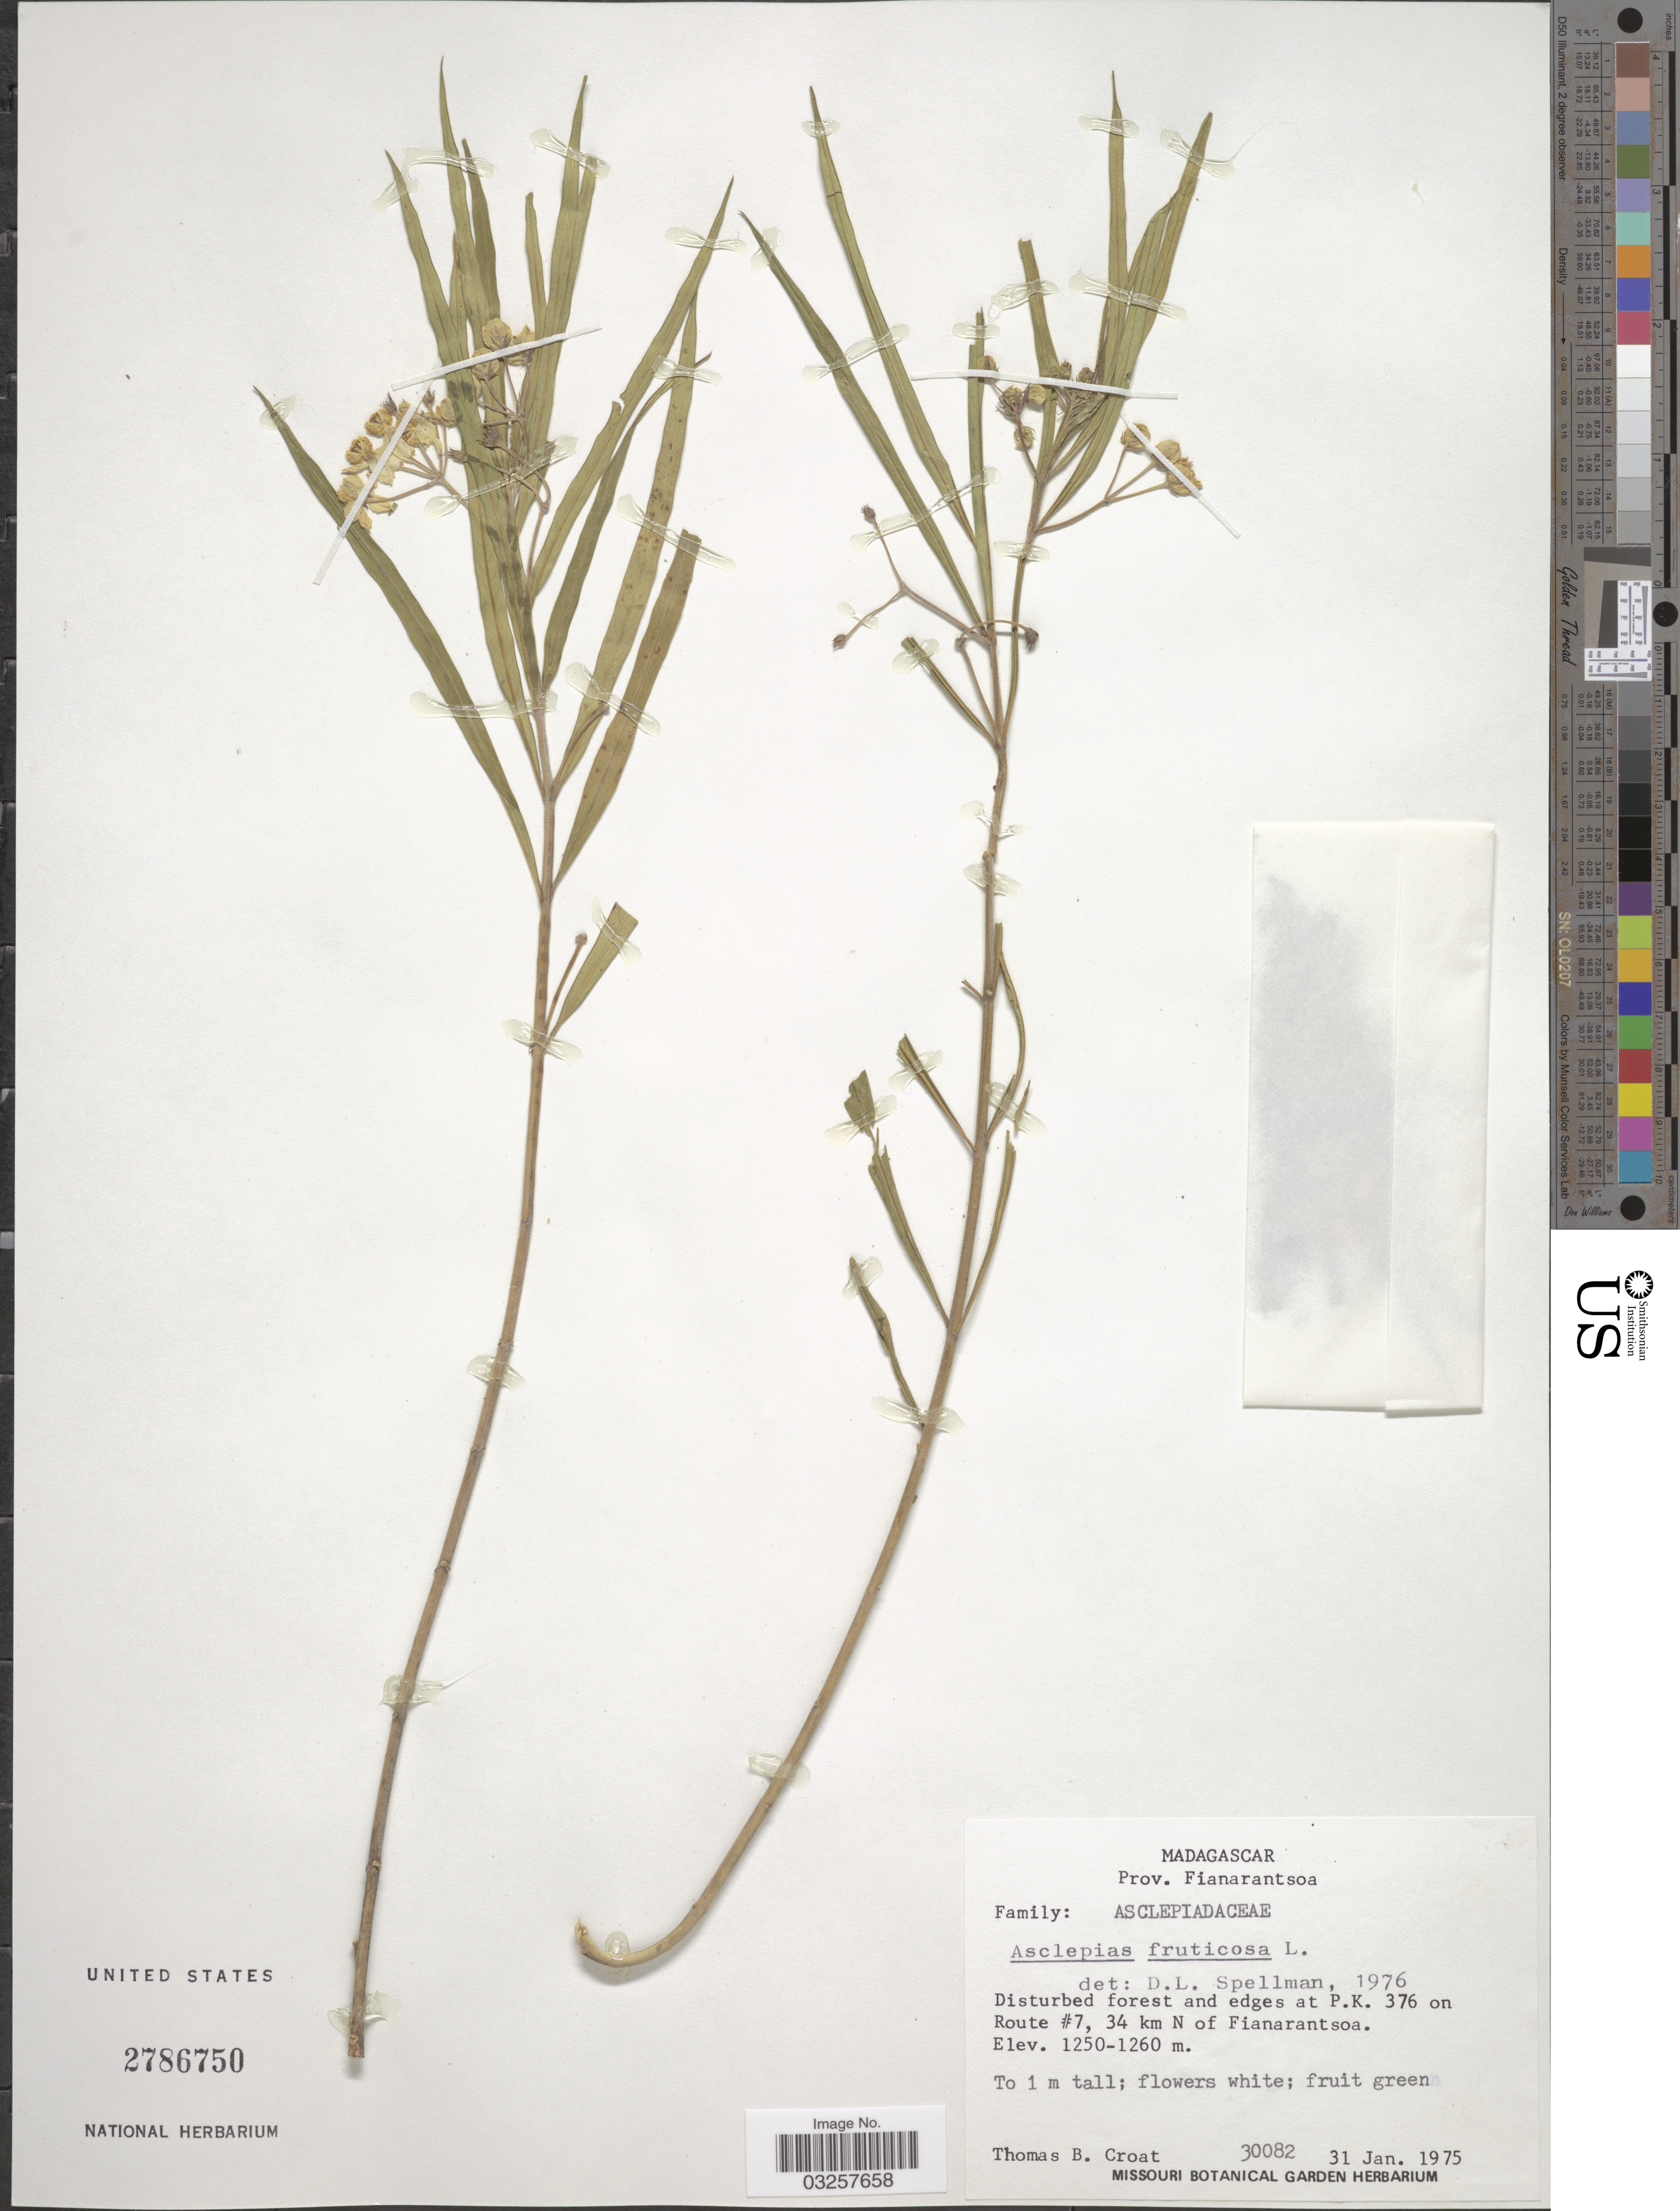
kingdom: Plantae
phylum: Tracheophyta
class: Magnoliopsida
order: Gentianales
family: Apocynaceae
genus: Asclepias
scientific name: Asclepias fruticosa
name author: L.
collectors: T. B. Croat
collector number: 30082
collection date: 1975-01-31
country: Madagascar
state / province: Haute Matsiatra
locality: Prov. Fianarantsoa. Disturbed forest and edges at P.K. 376 on Route #7, 34 km N of Fianarantsoa.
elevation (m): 1250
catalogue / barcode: US 2786750